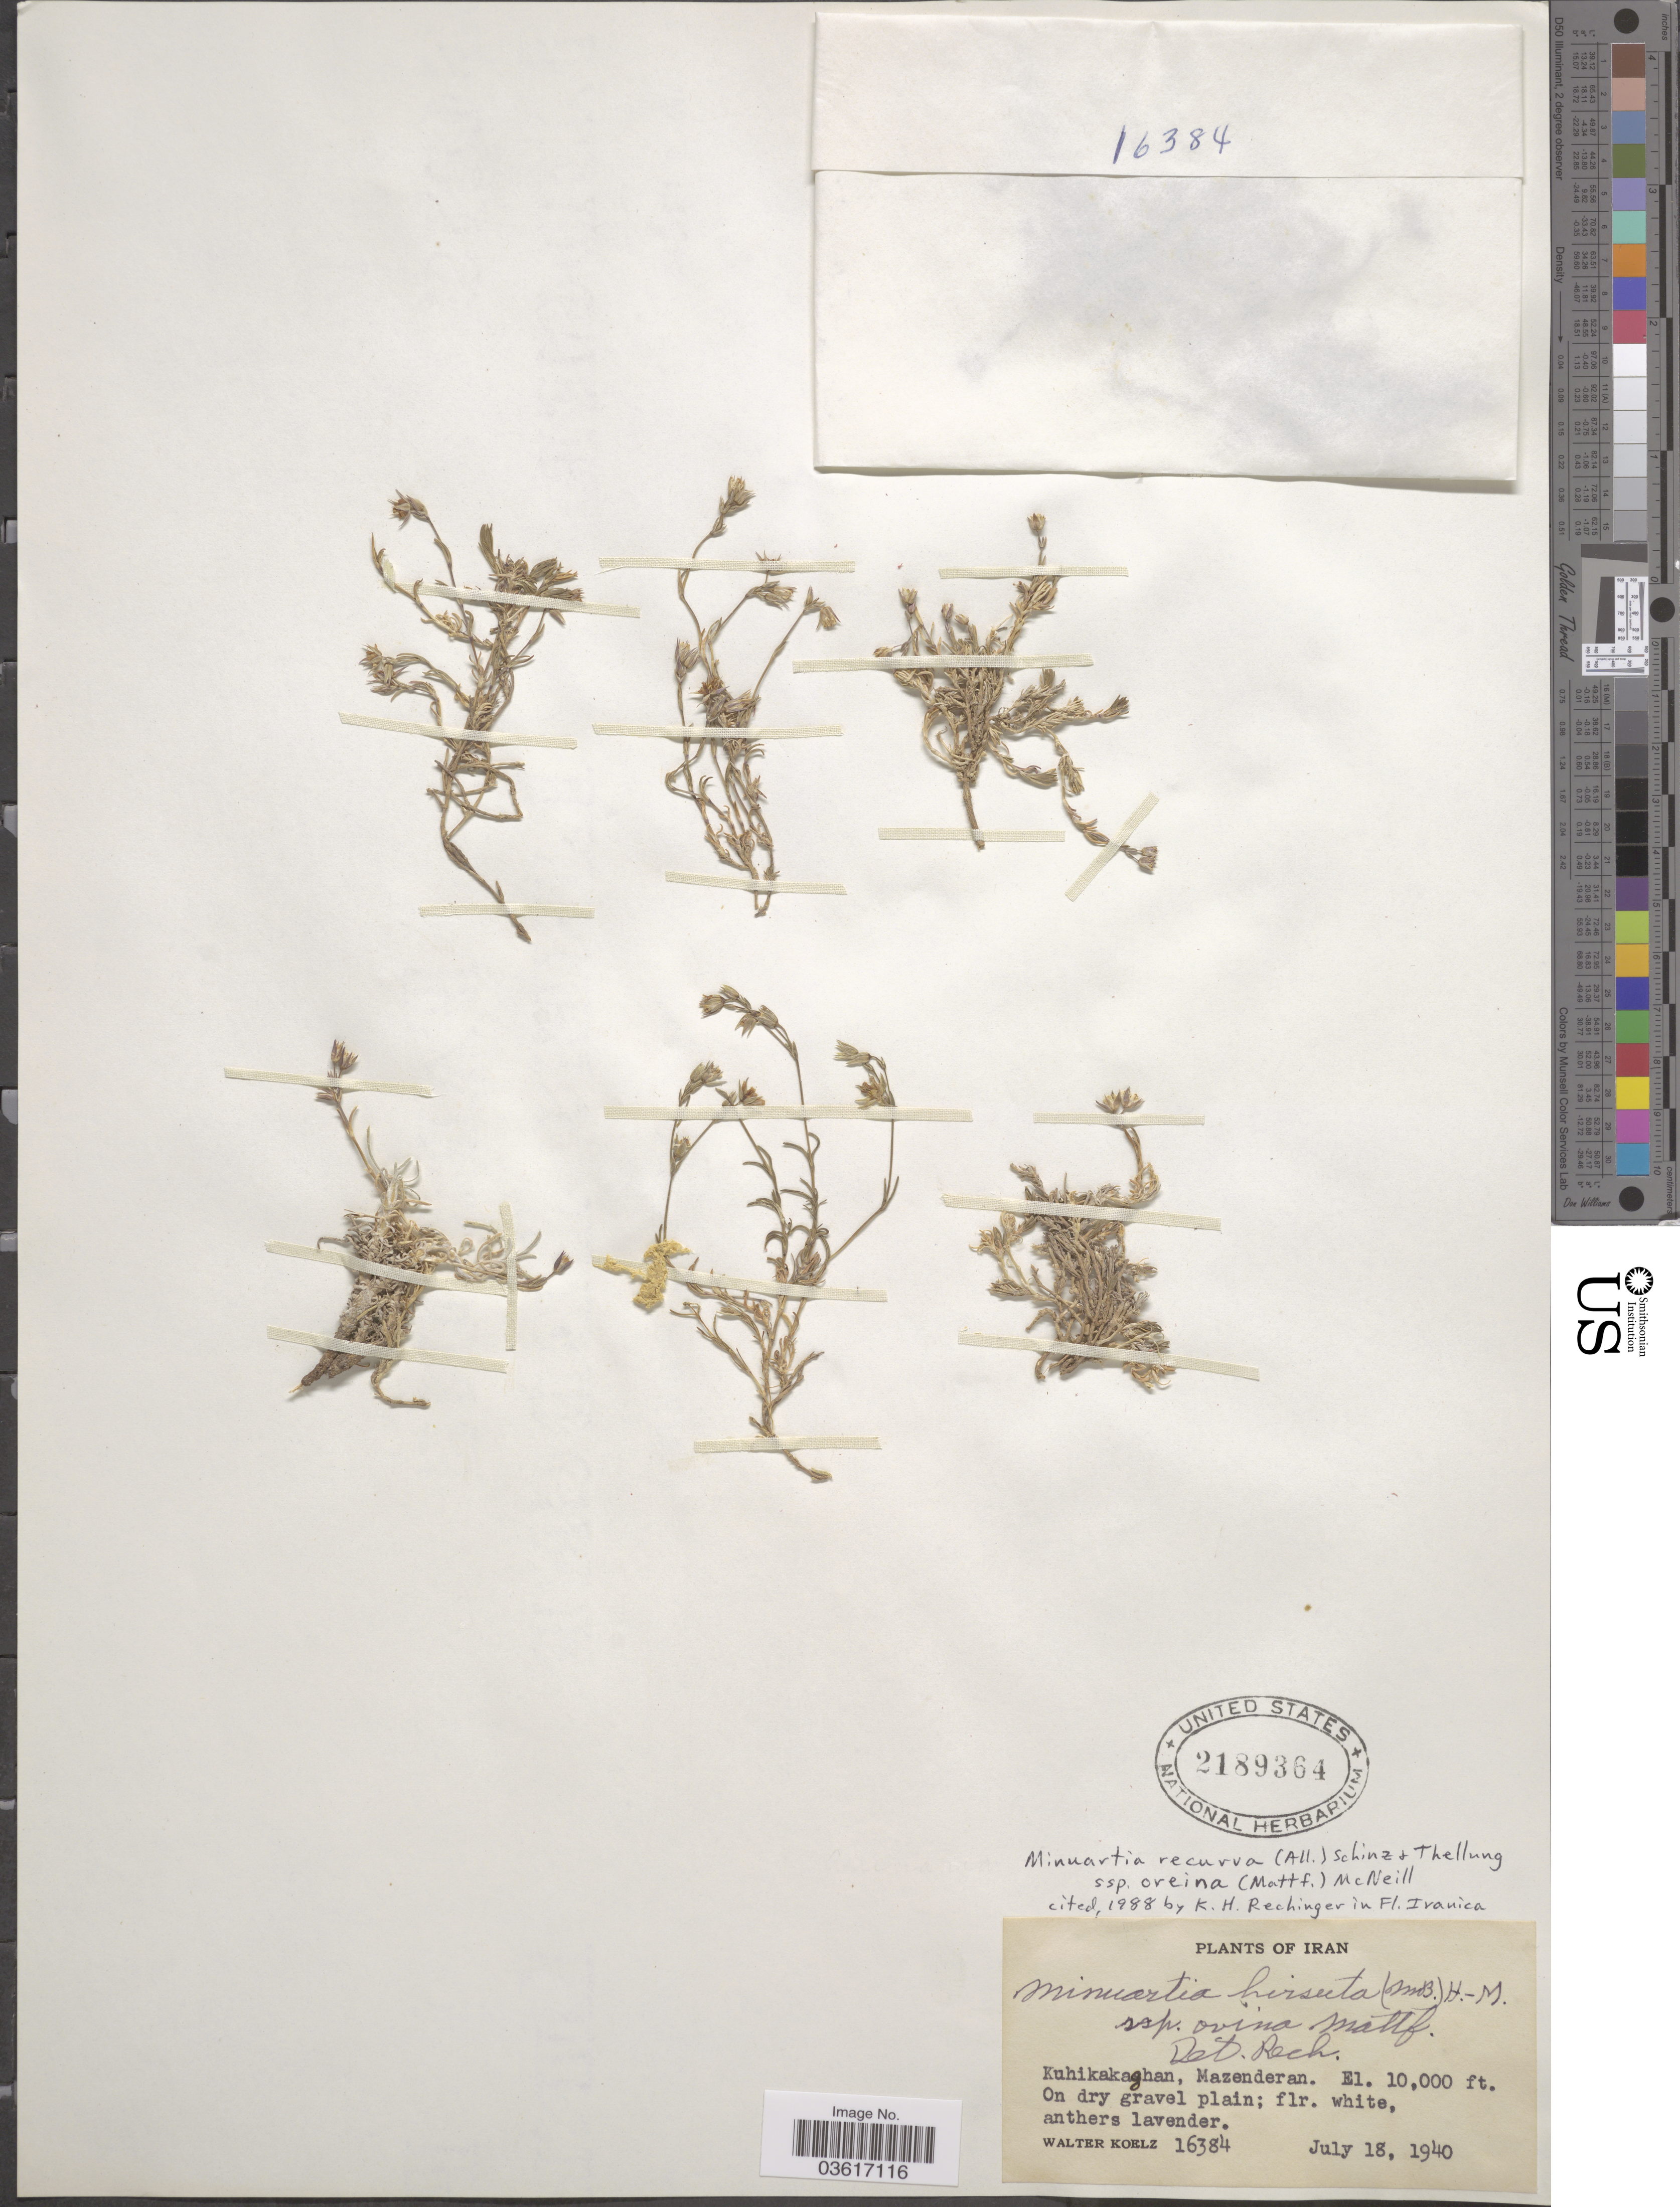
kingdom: Plantae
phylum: Tracheophyta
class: Magnoliopsida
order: Caryophyllales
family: Caryophyllaceae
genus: Minuartia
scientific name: Minuartia recurva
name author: (All.) Schinz & Thell.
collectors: W. N. Koelz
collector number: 16384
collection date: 1940-07-18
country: Iran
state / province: Mazandaran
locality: Kuhikakaghan, Mazenderan.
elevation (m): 3048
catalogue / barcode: US 2189364